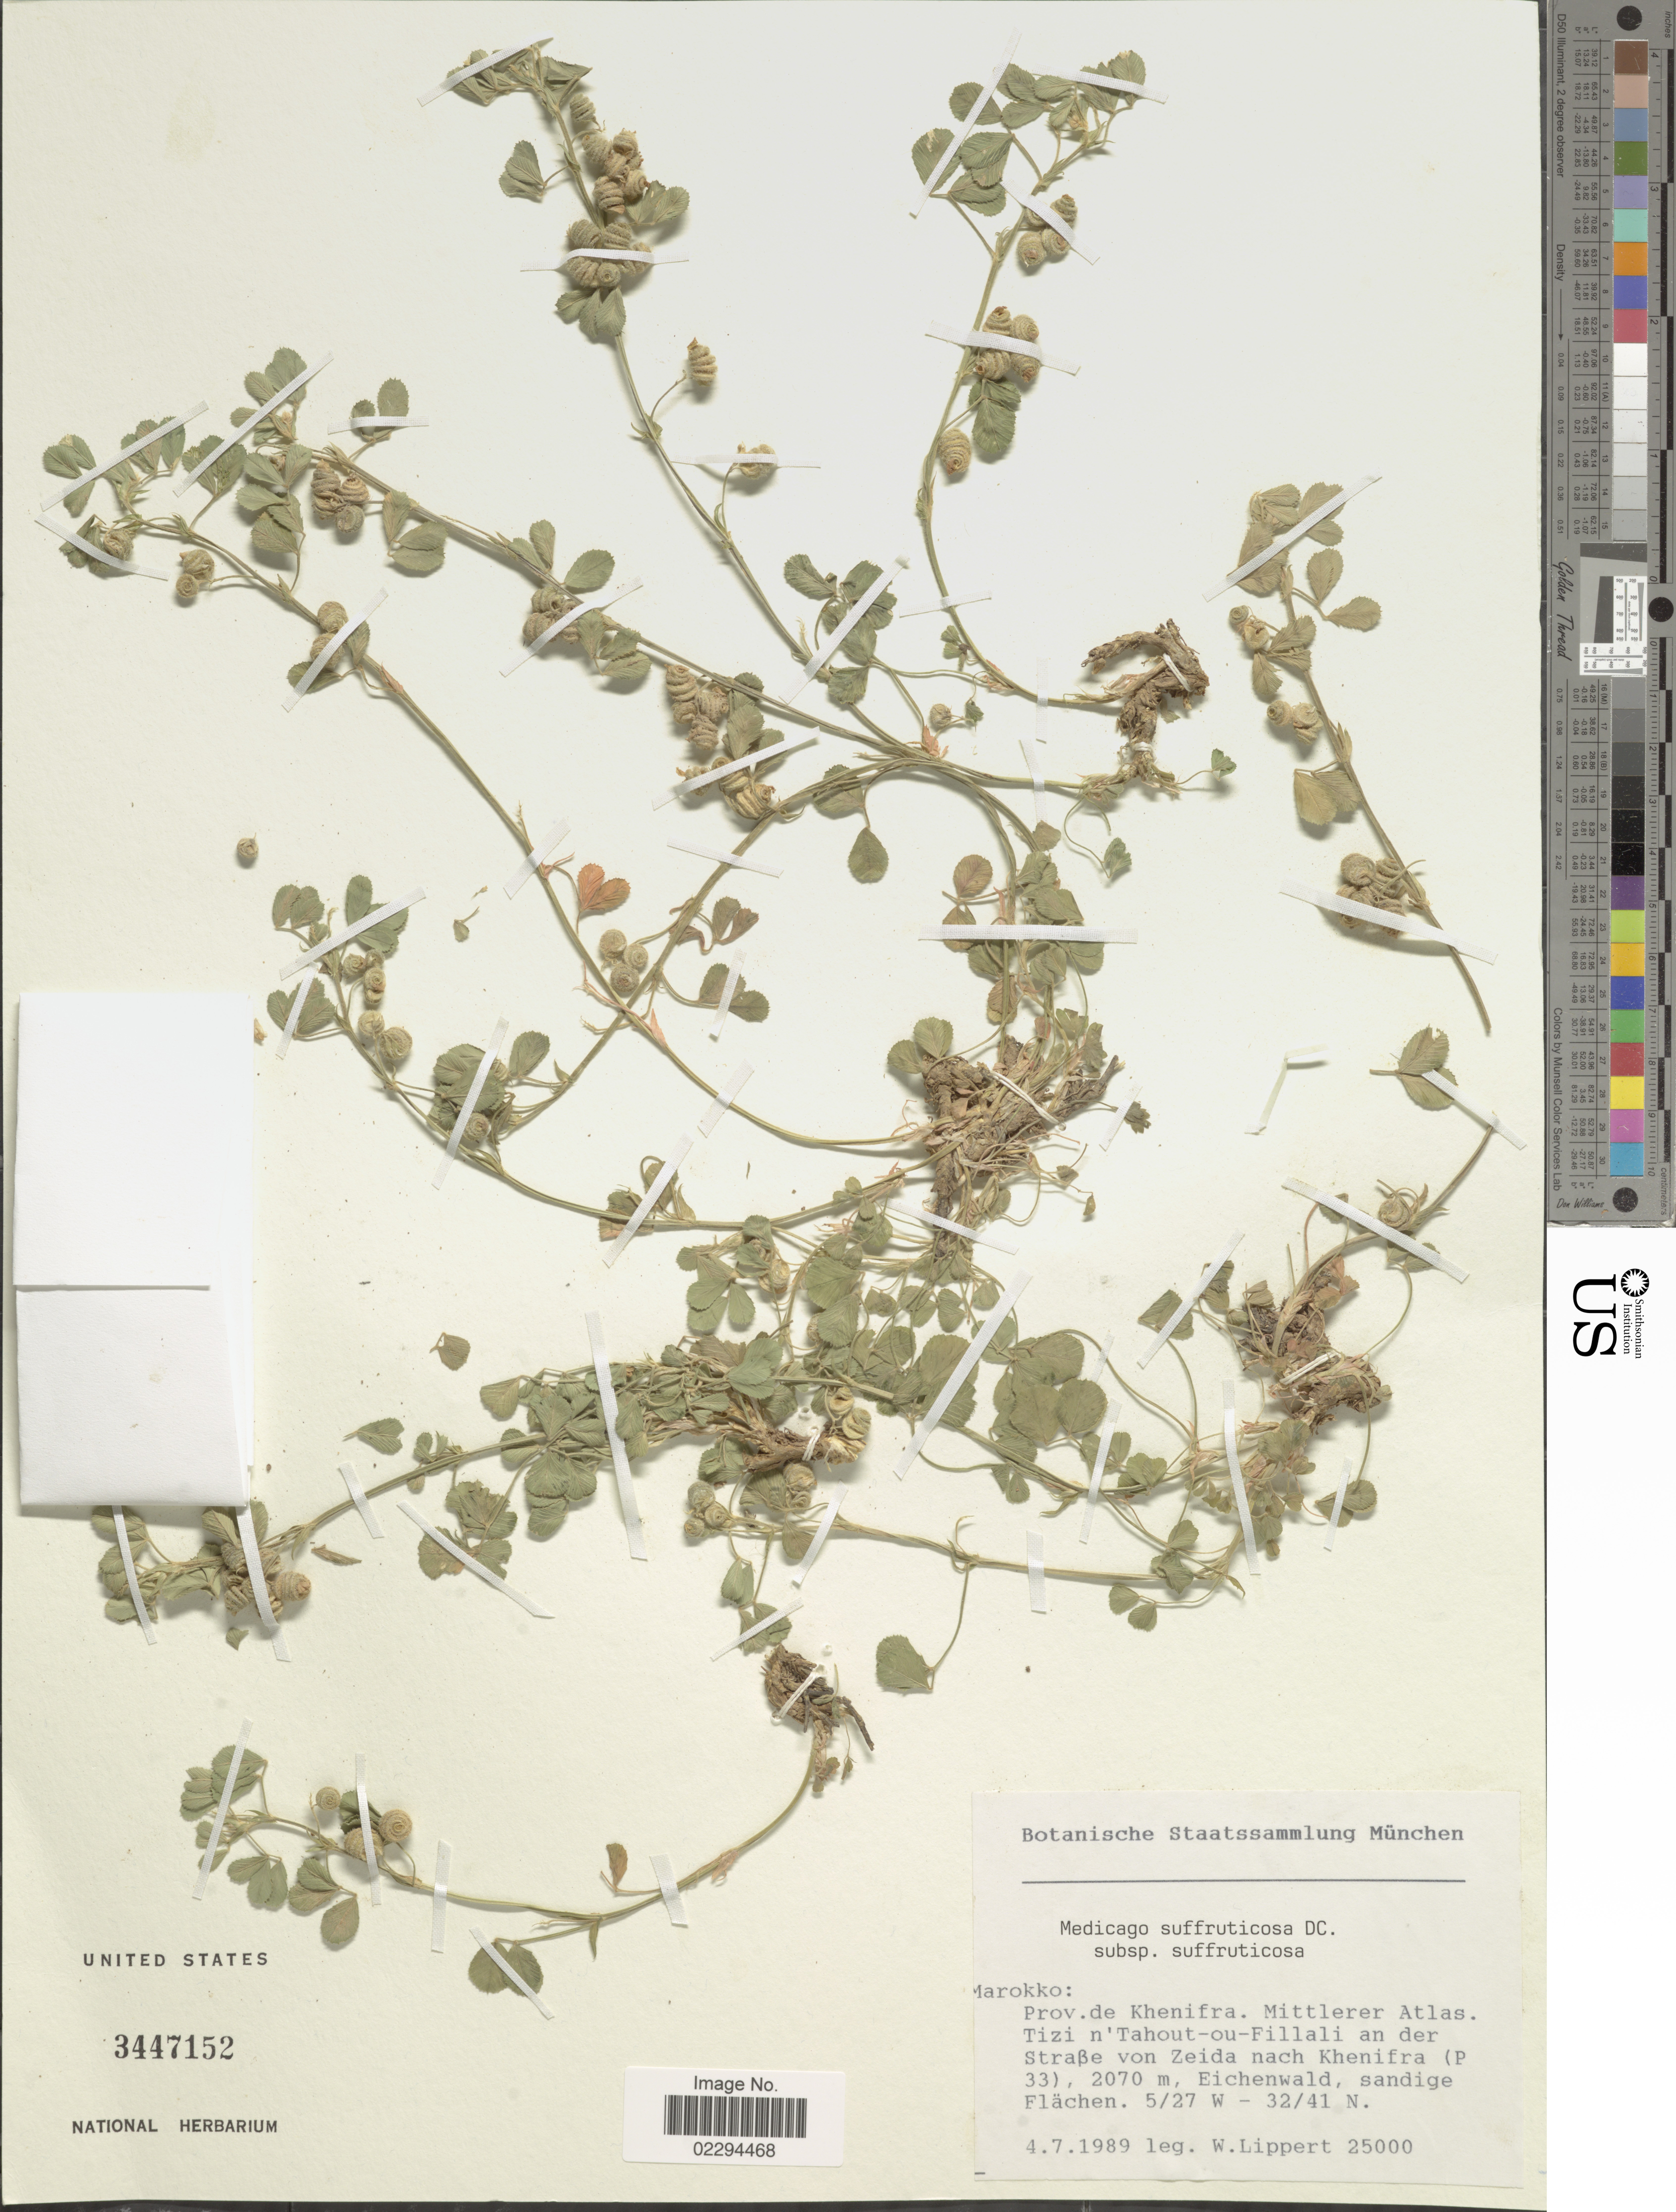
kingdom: Plantae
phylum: Tracheophyta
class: Magnoliopsida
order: Fabales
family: Fabaceae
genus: Medicago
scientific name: Medicago suffruticosa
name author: DC.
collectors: W. Lippert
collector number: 25000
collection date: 1989-07-04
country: Morocco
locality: Prov. de Khenifra. Mittlerer Atlas. Tizi n'Tahout-ou-Fillali an der Straße von Zeida nach Khenifra (P 33), Eichenwald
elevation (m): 2070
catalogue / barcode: US 3447152